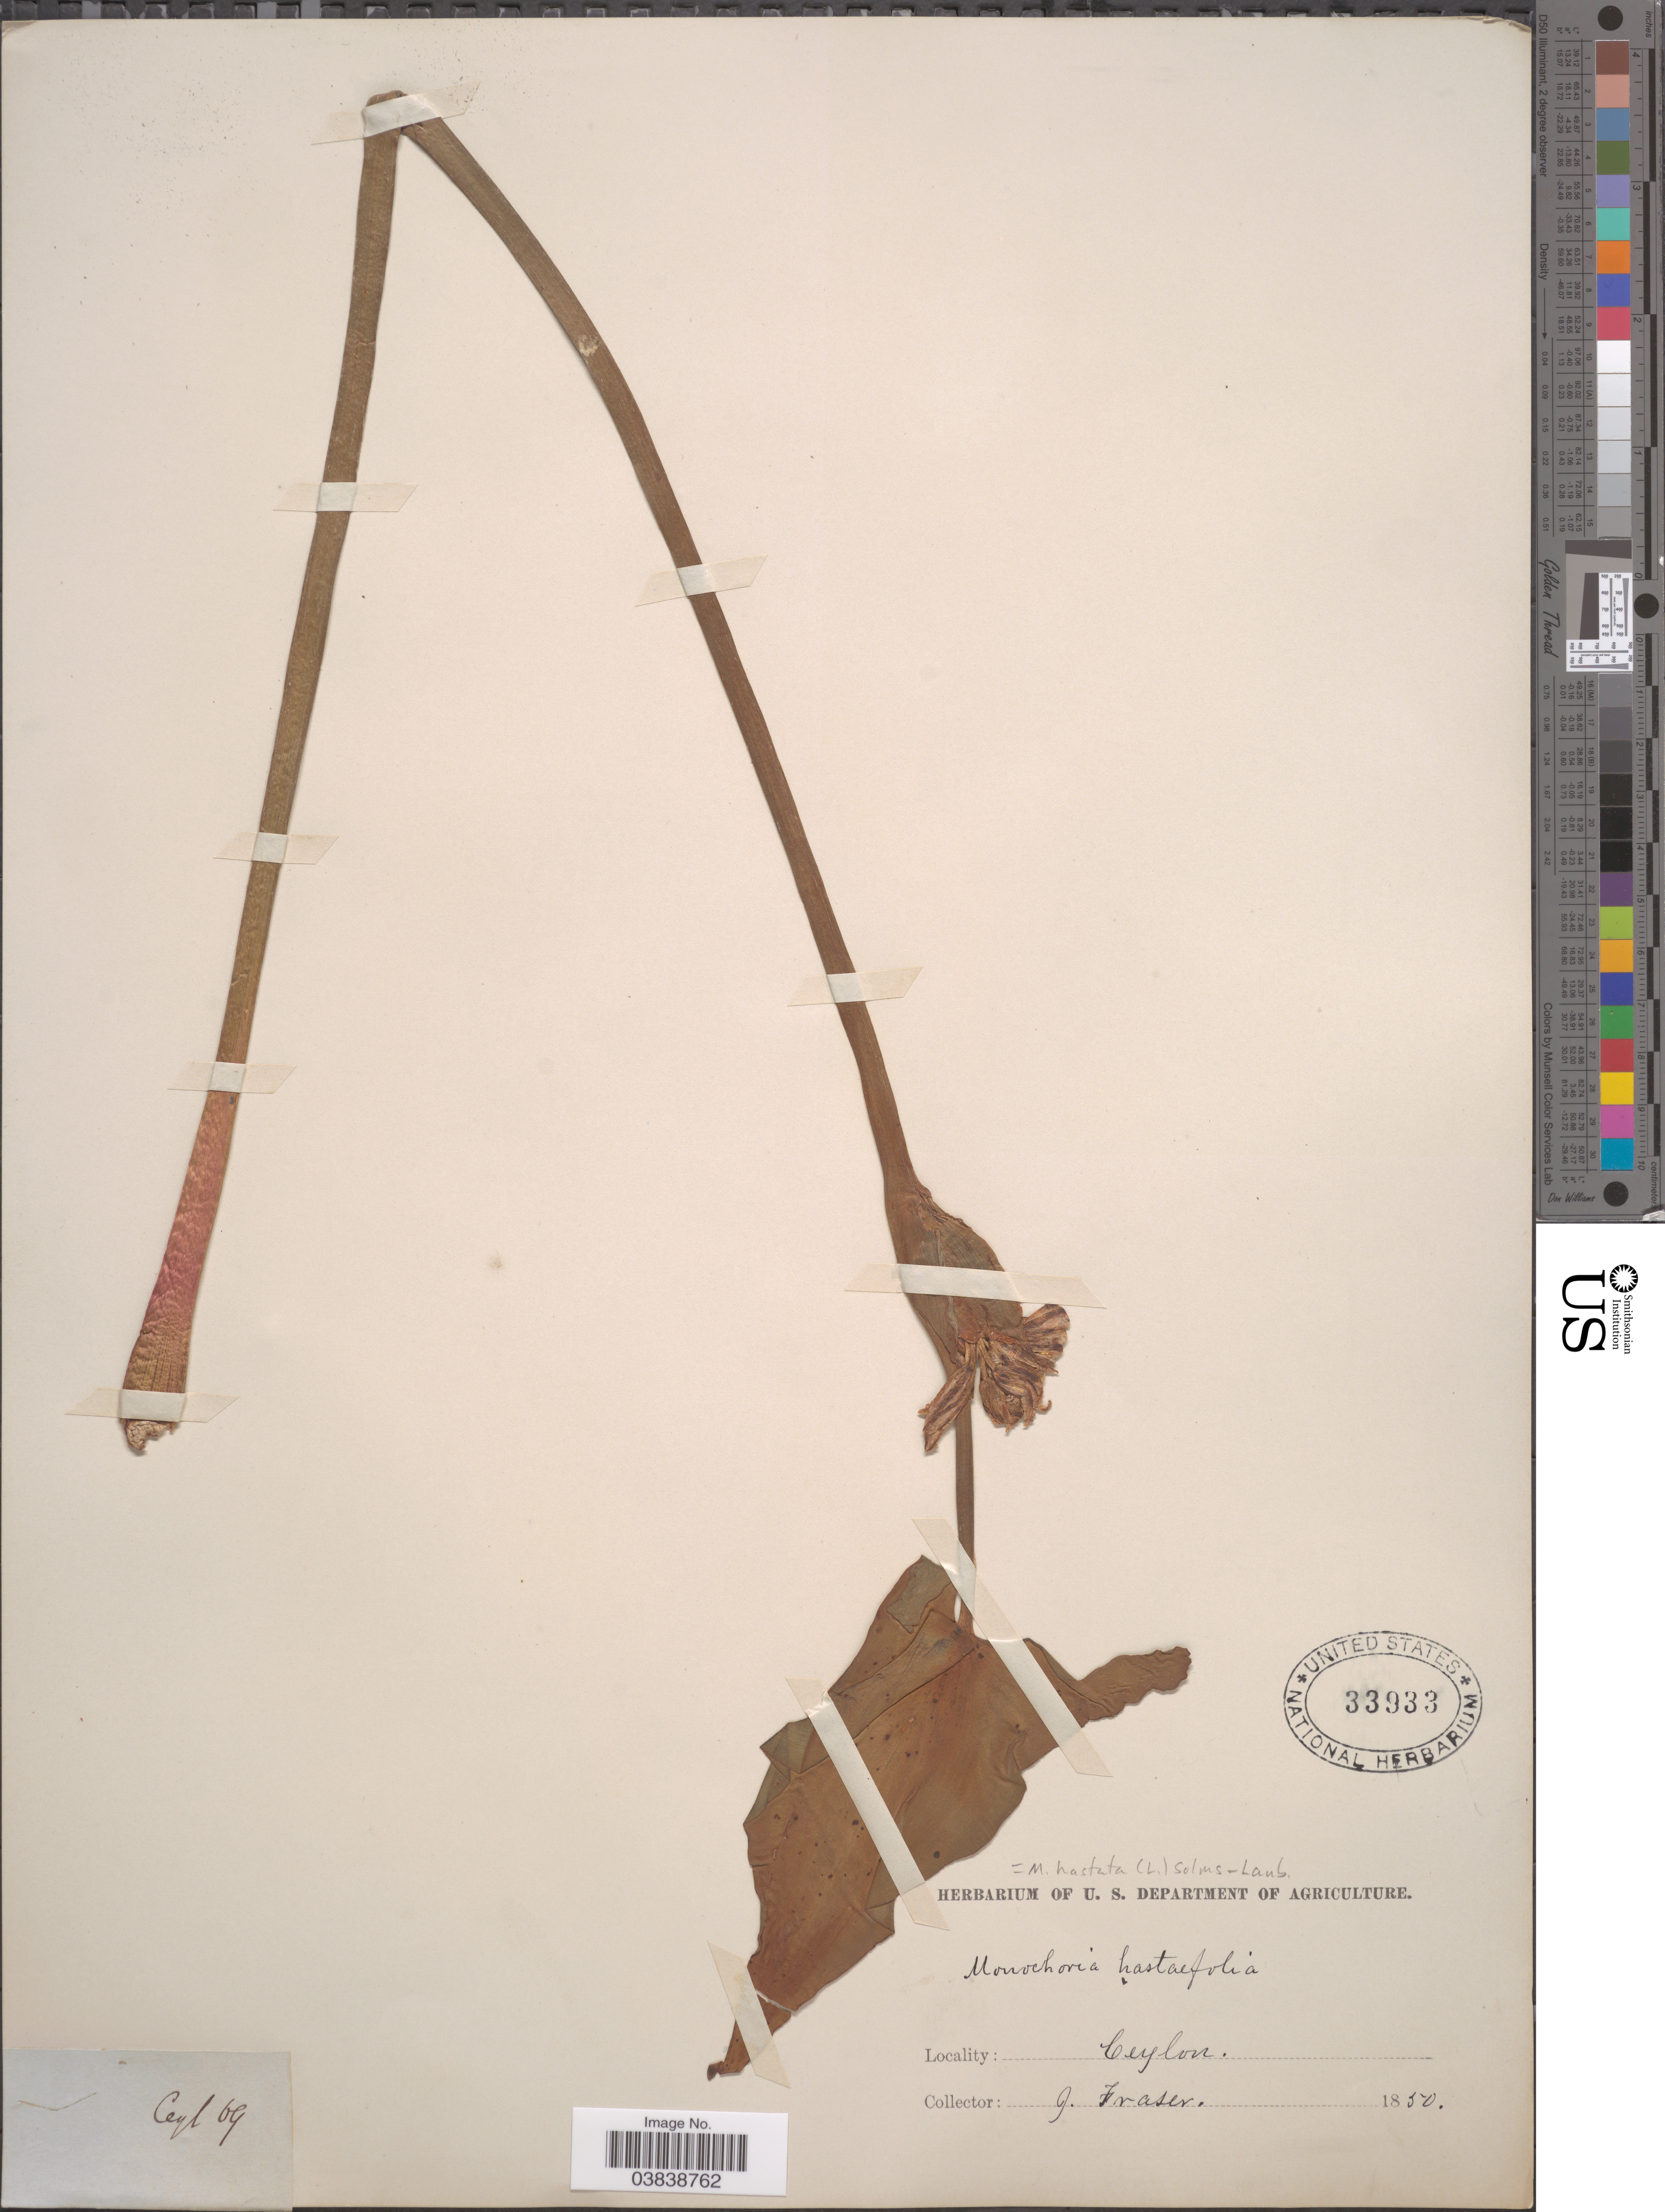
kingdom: Plantae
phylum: Tracheophyta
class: Liliopsida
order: Commelinales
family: Pontederiaceae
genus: Monochoria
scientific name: Monochoria hastifolia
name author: C. Presl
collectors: J. Fraser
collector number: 69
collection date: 1850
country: Sri Lanka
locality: Ceylon.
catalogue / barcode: US 33933